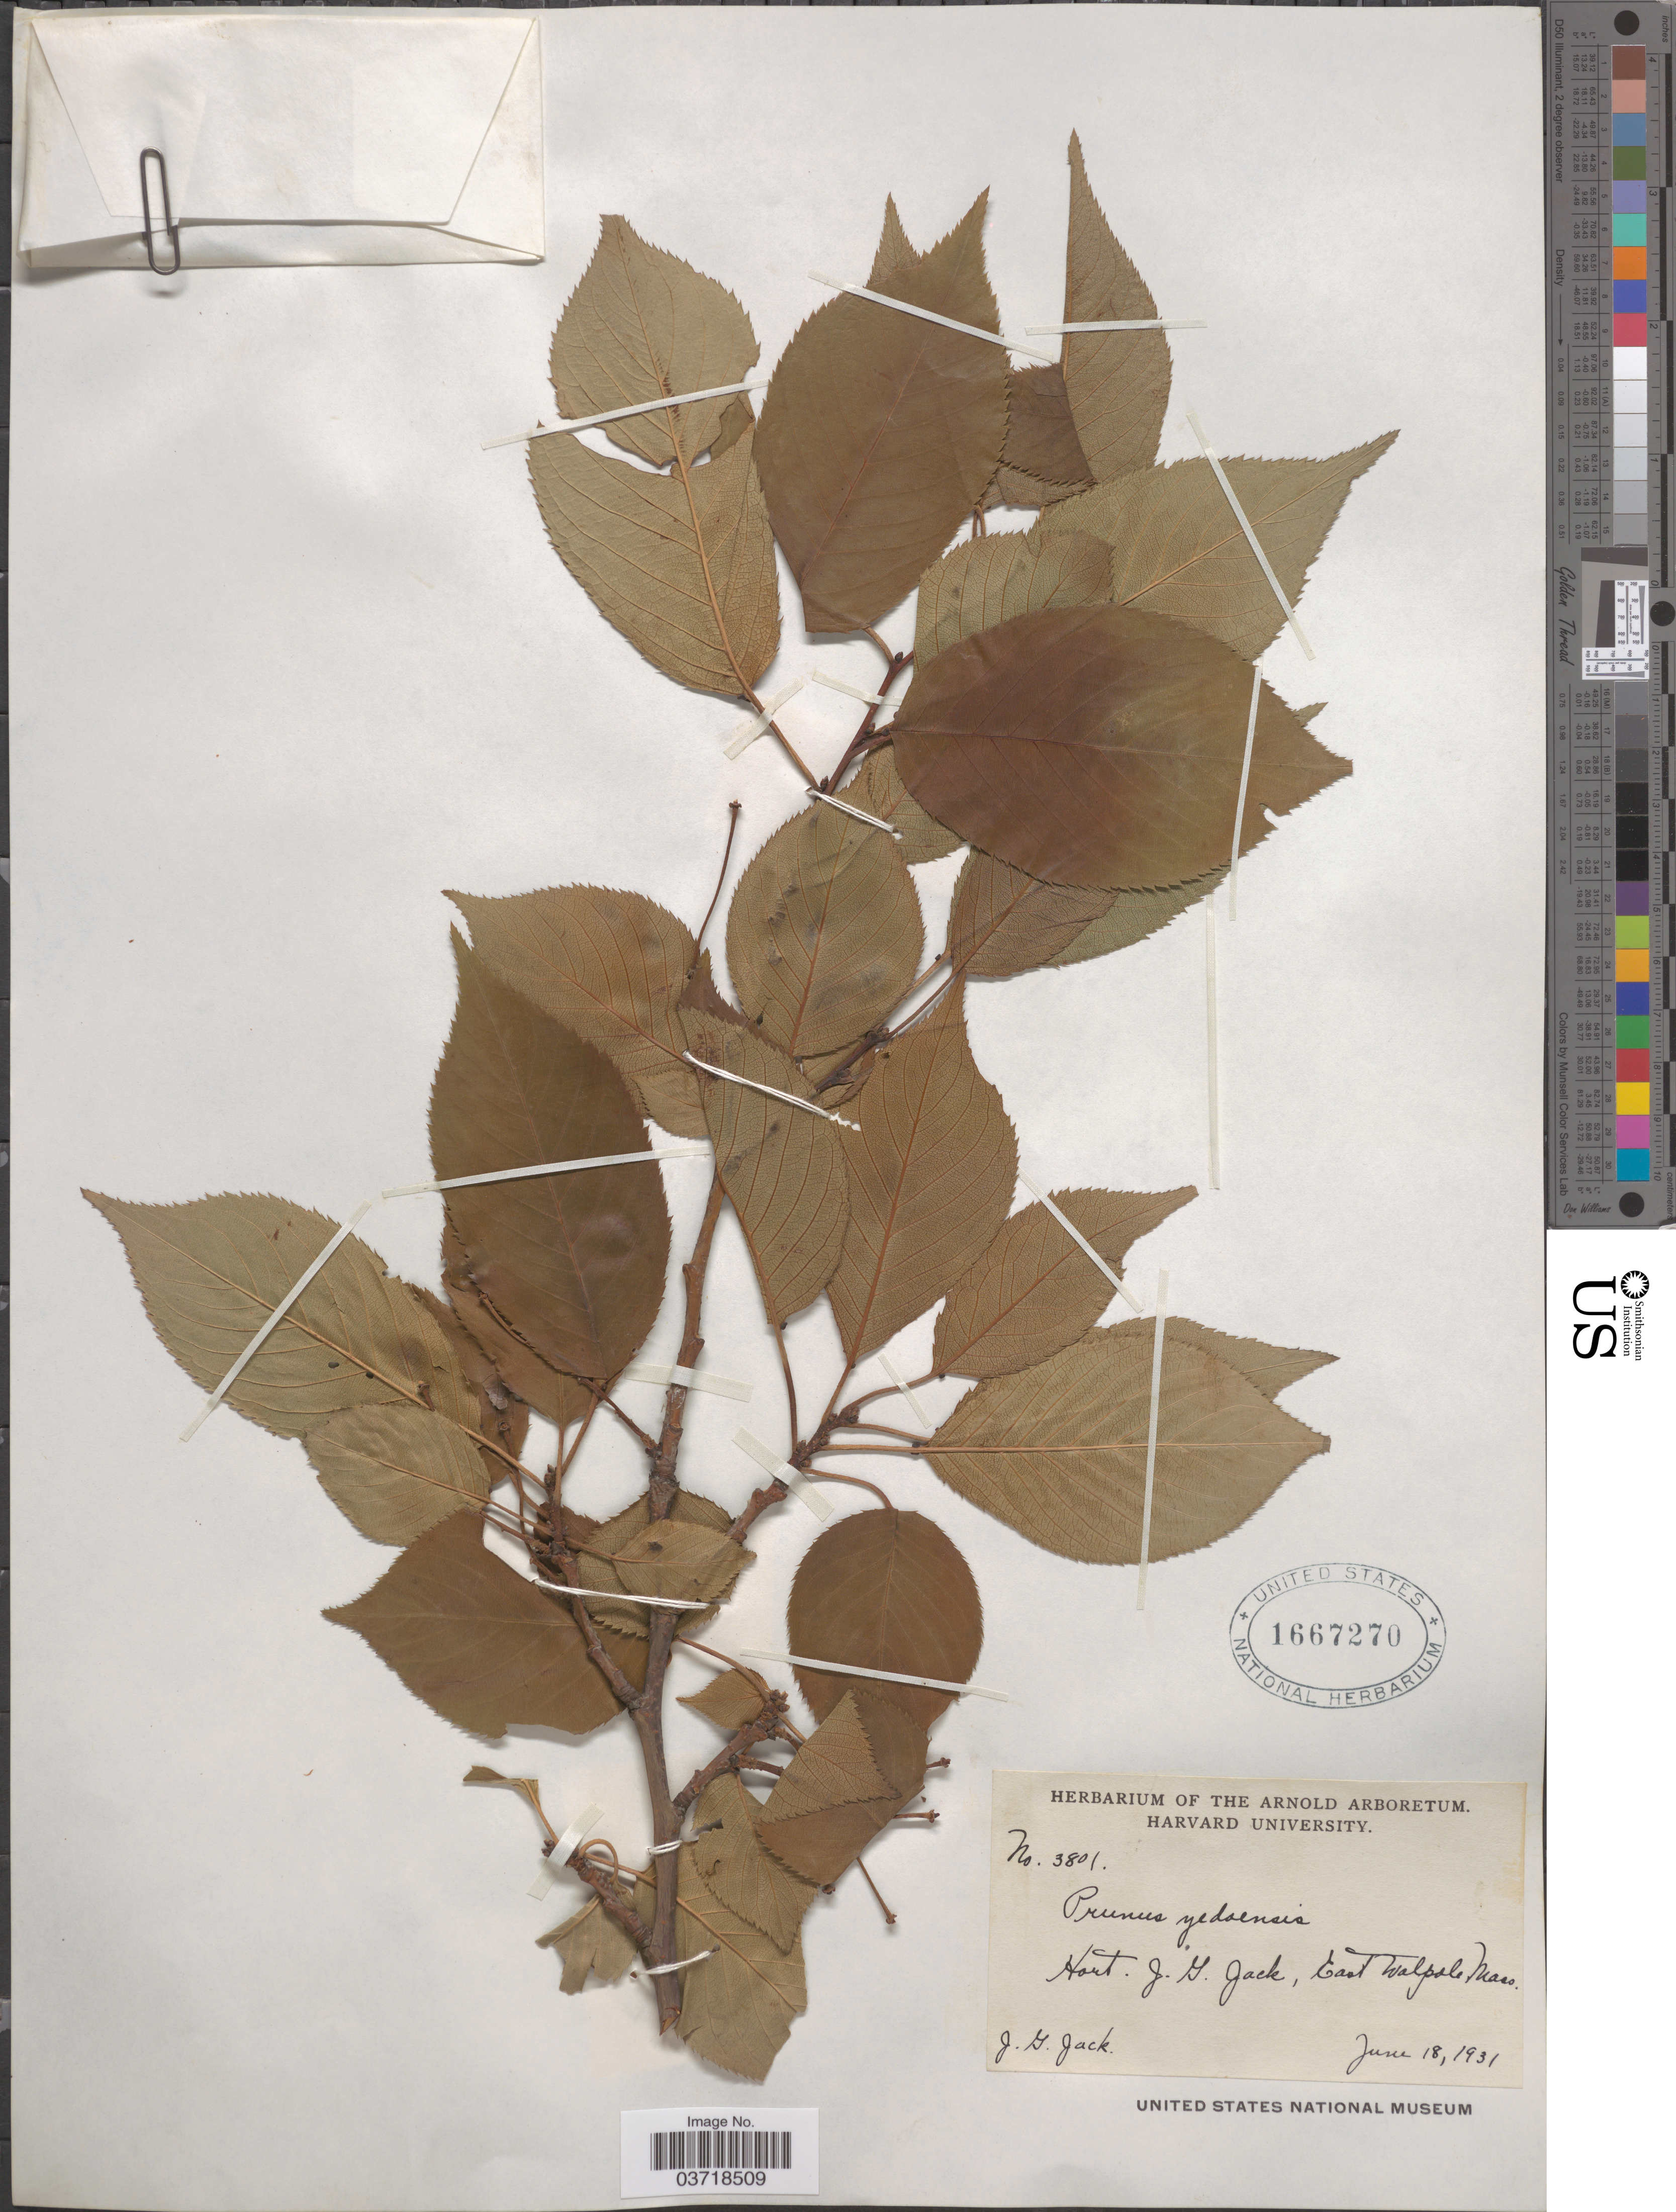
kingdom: Plantae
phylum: Tracheophyta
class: Magnoliopsida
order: Rosales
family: Rosaceae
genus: Prunus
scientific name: Prunus yedoensis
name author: Matsum.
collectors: J. G. Jack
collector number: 3801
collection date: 1931-06-18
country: United States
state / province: Massachusetts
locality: Hort. J.G. Jack. East Walpole.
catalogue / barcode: US 1667270